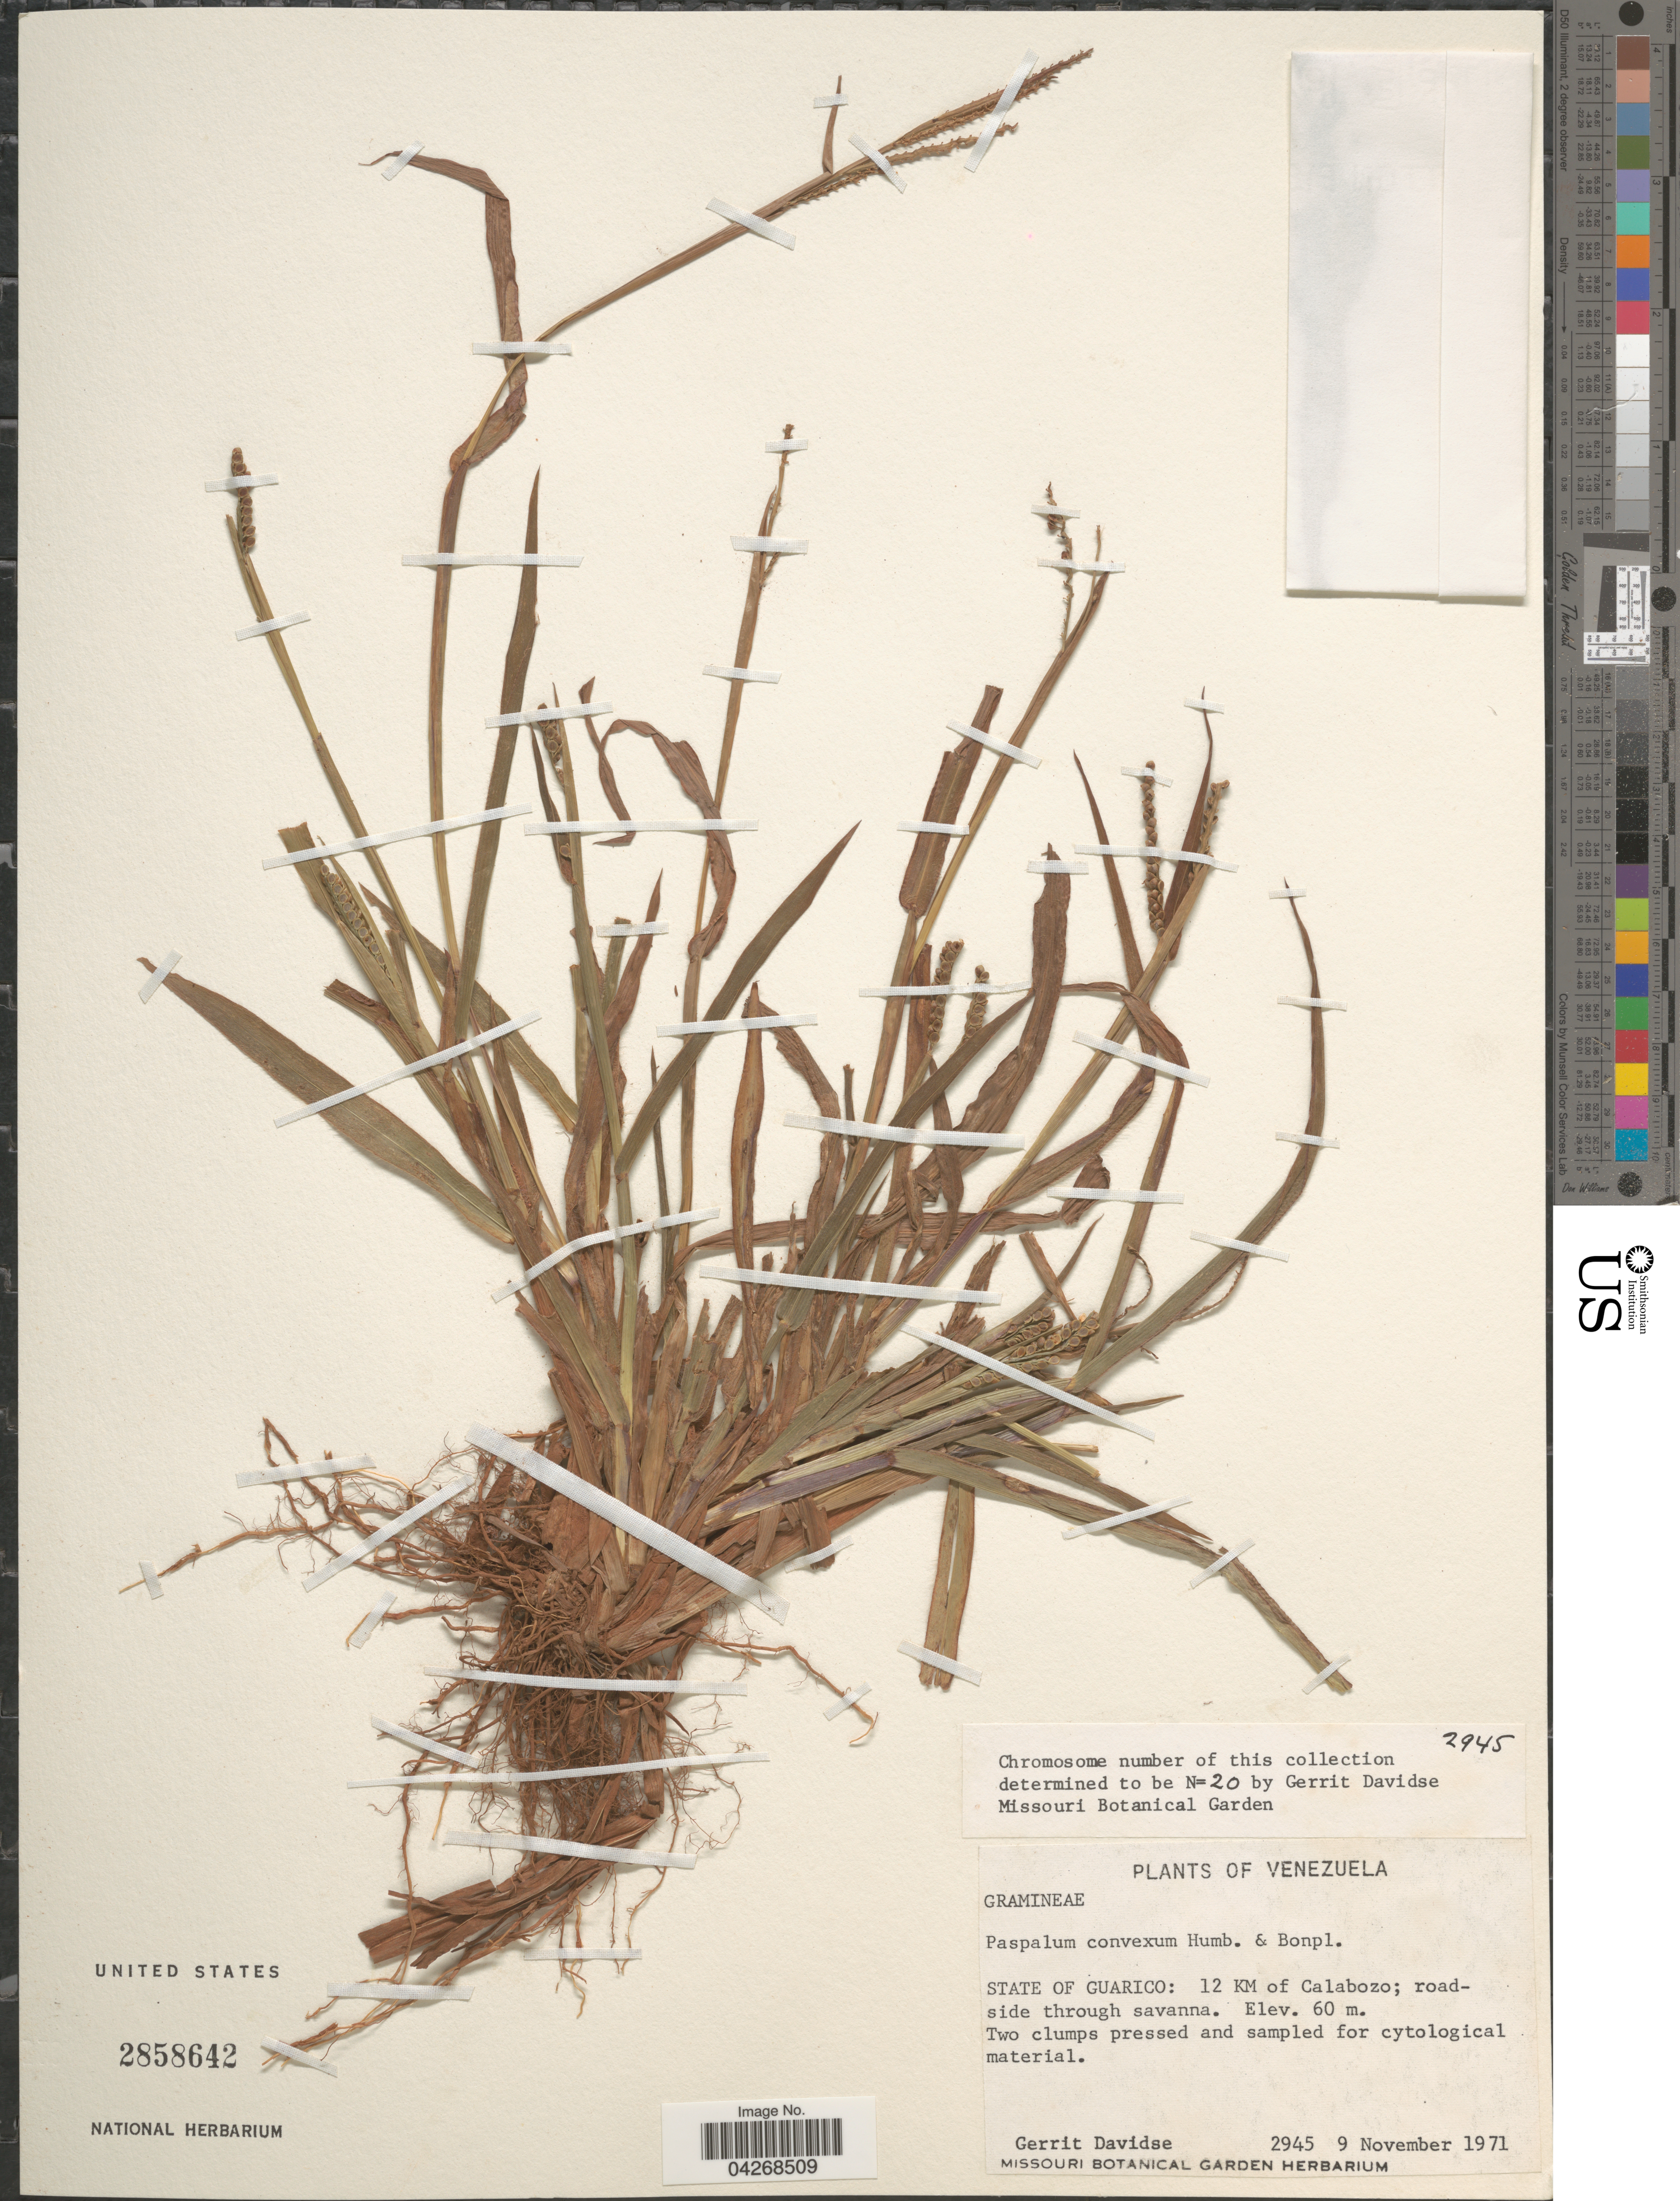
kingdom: Plantae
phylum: Tracheophyta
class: Liliopsida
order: Poales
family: Poaceae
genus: Paspalum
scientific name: Paspalum convexum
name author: Humb. & Bonpl. ex Flüggé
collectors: G. Davidse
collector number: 2945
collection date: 1971-11-09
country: Venezuela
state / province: Guarico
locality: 12 KM of Calabozo; roadside through savanna.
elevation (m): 60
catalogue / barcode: US 2858642